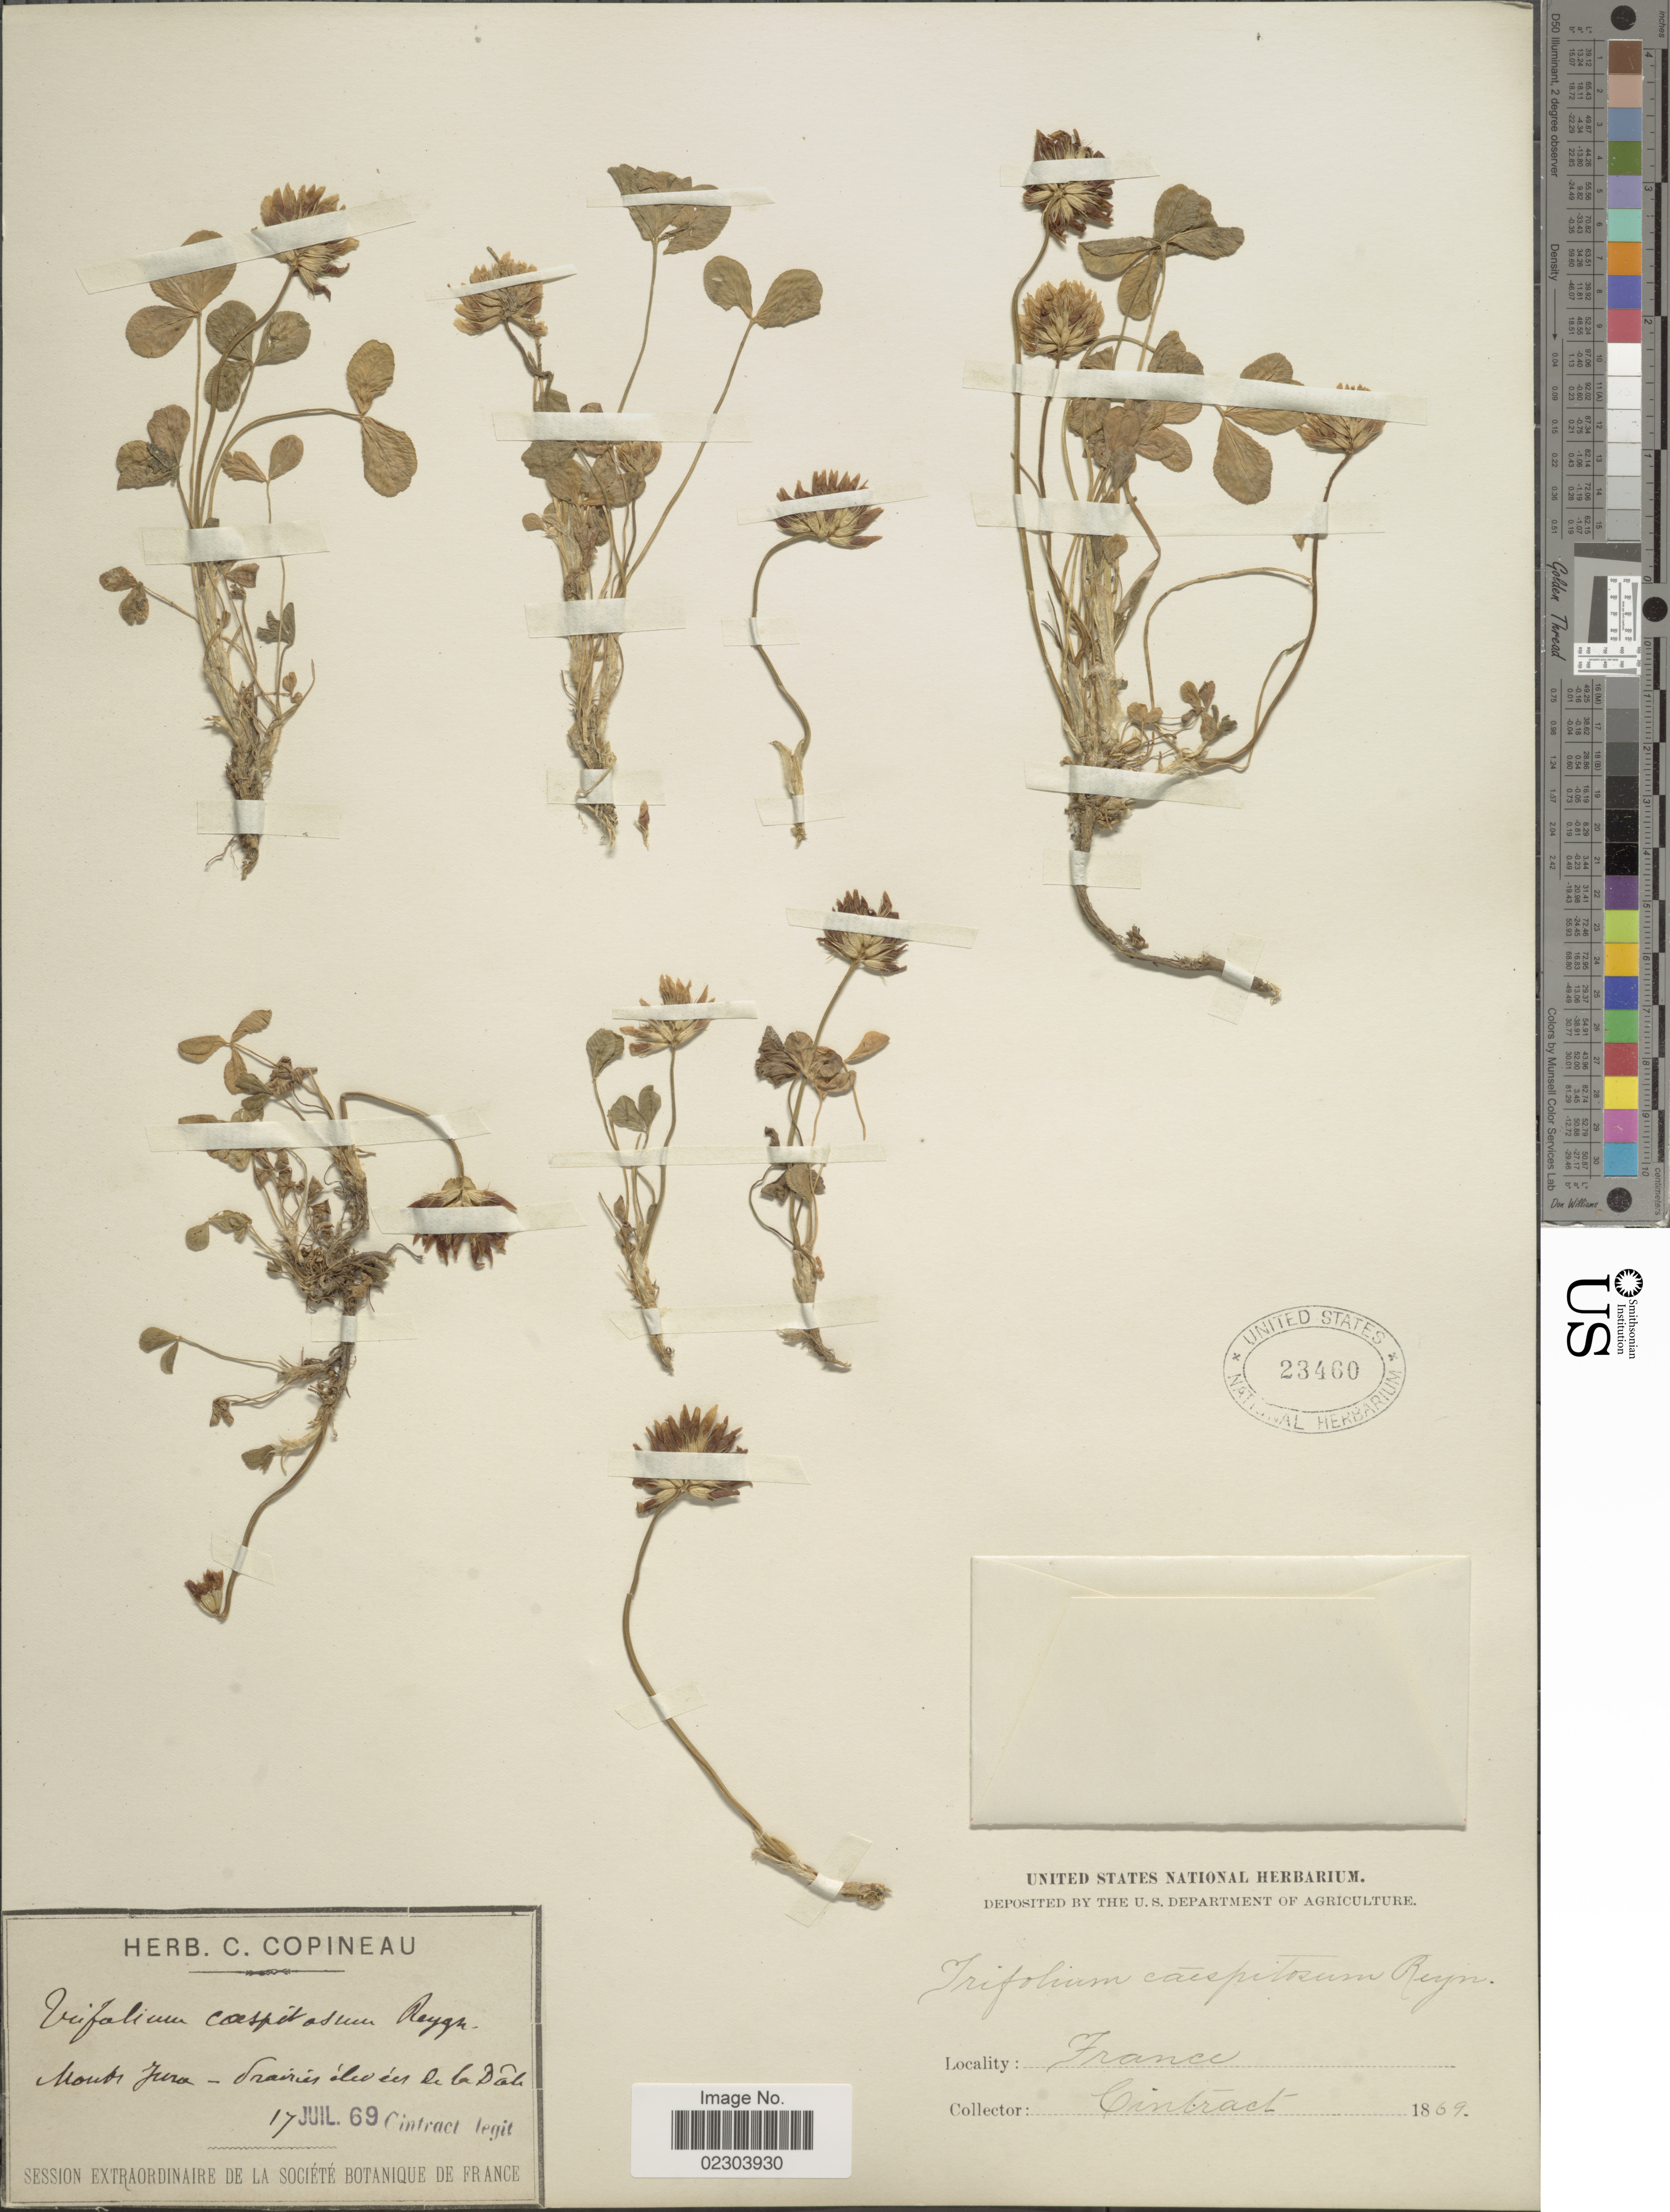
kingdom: Plantae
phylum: Tracheophyta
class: Magnoliopsida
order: Fabales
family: Fabaceae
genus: Trifolium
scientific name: Trifolium caespitosum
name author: Reyn.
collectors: Cintract, --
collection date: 1869-07-17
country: France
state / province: Île-de-France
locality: Mount Jura, drairies alevees de la Dali.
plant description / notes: Corrected "Mount Jura, dravies aleveis in de la Dali." to Mount Jura, drairies alevees de la Dali.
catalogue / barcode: US 23460